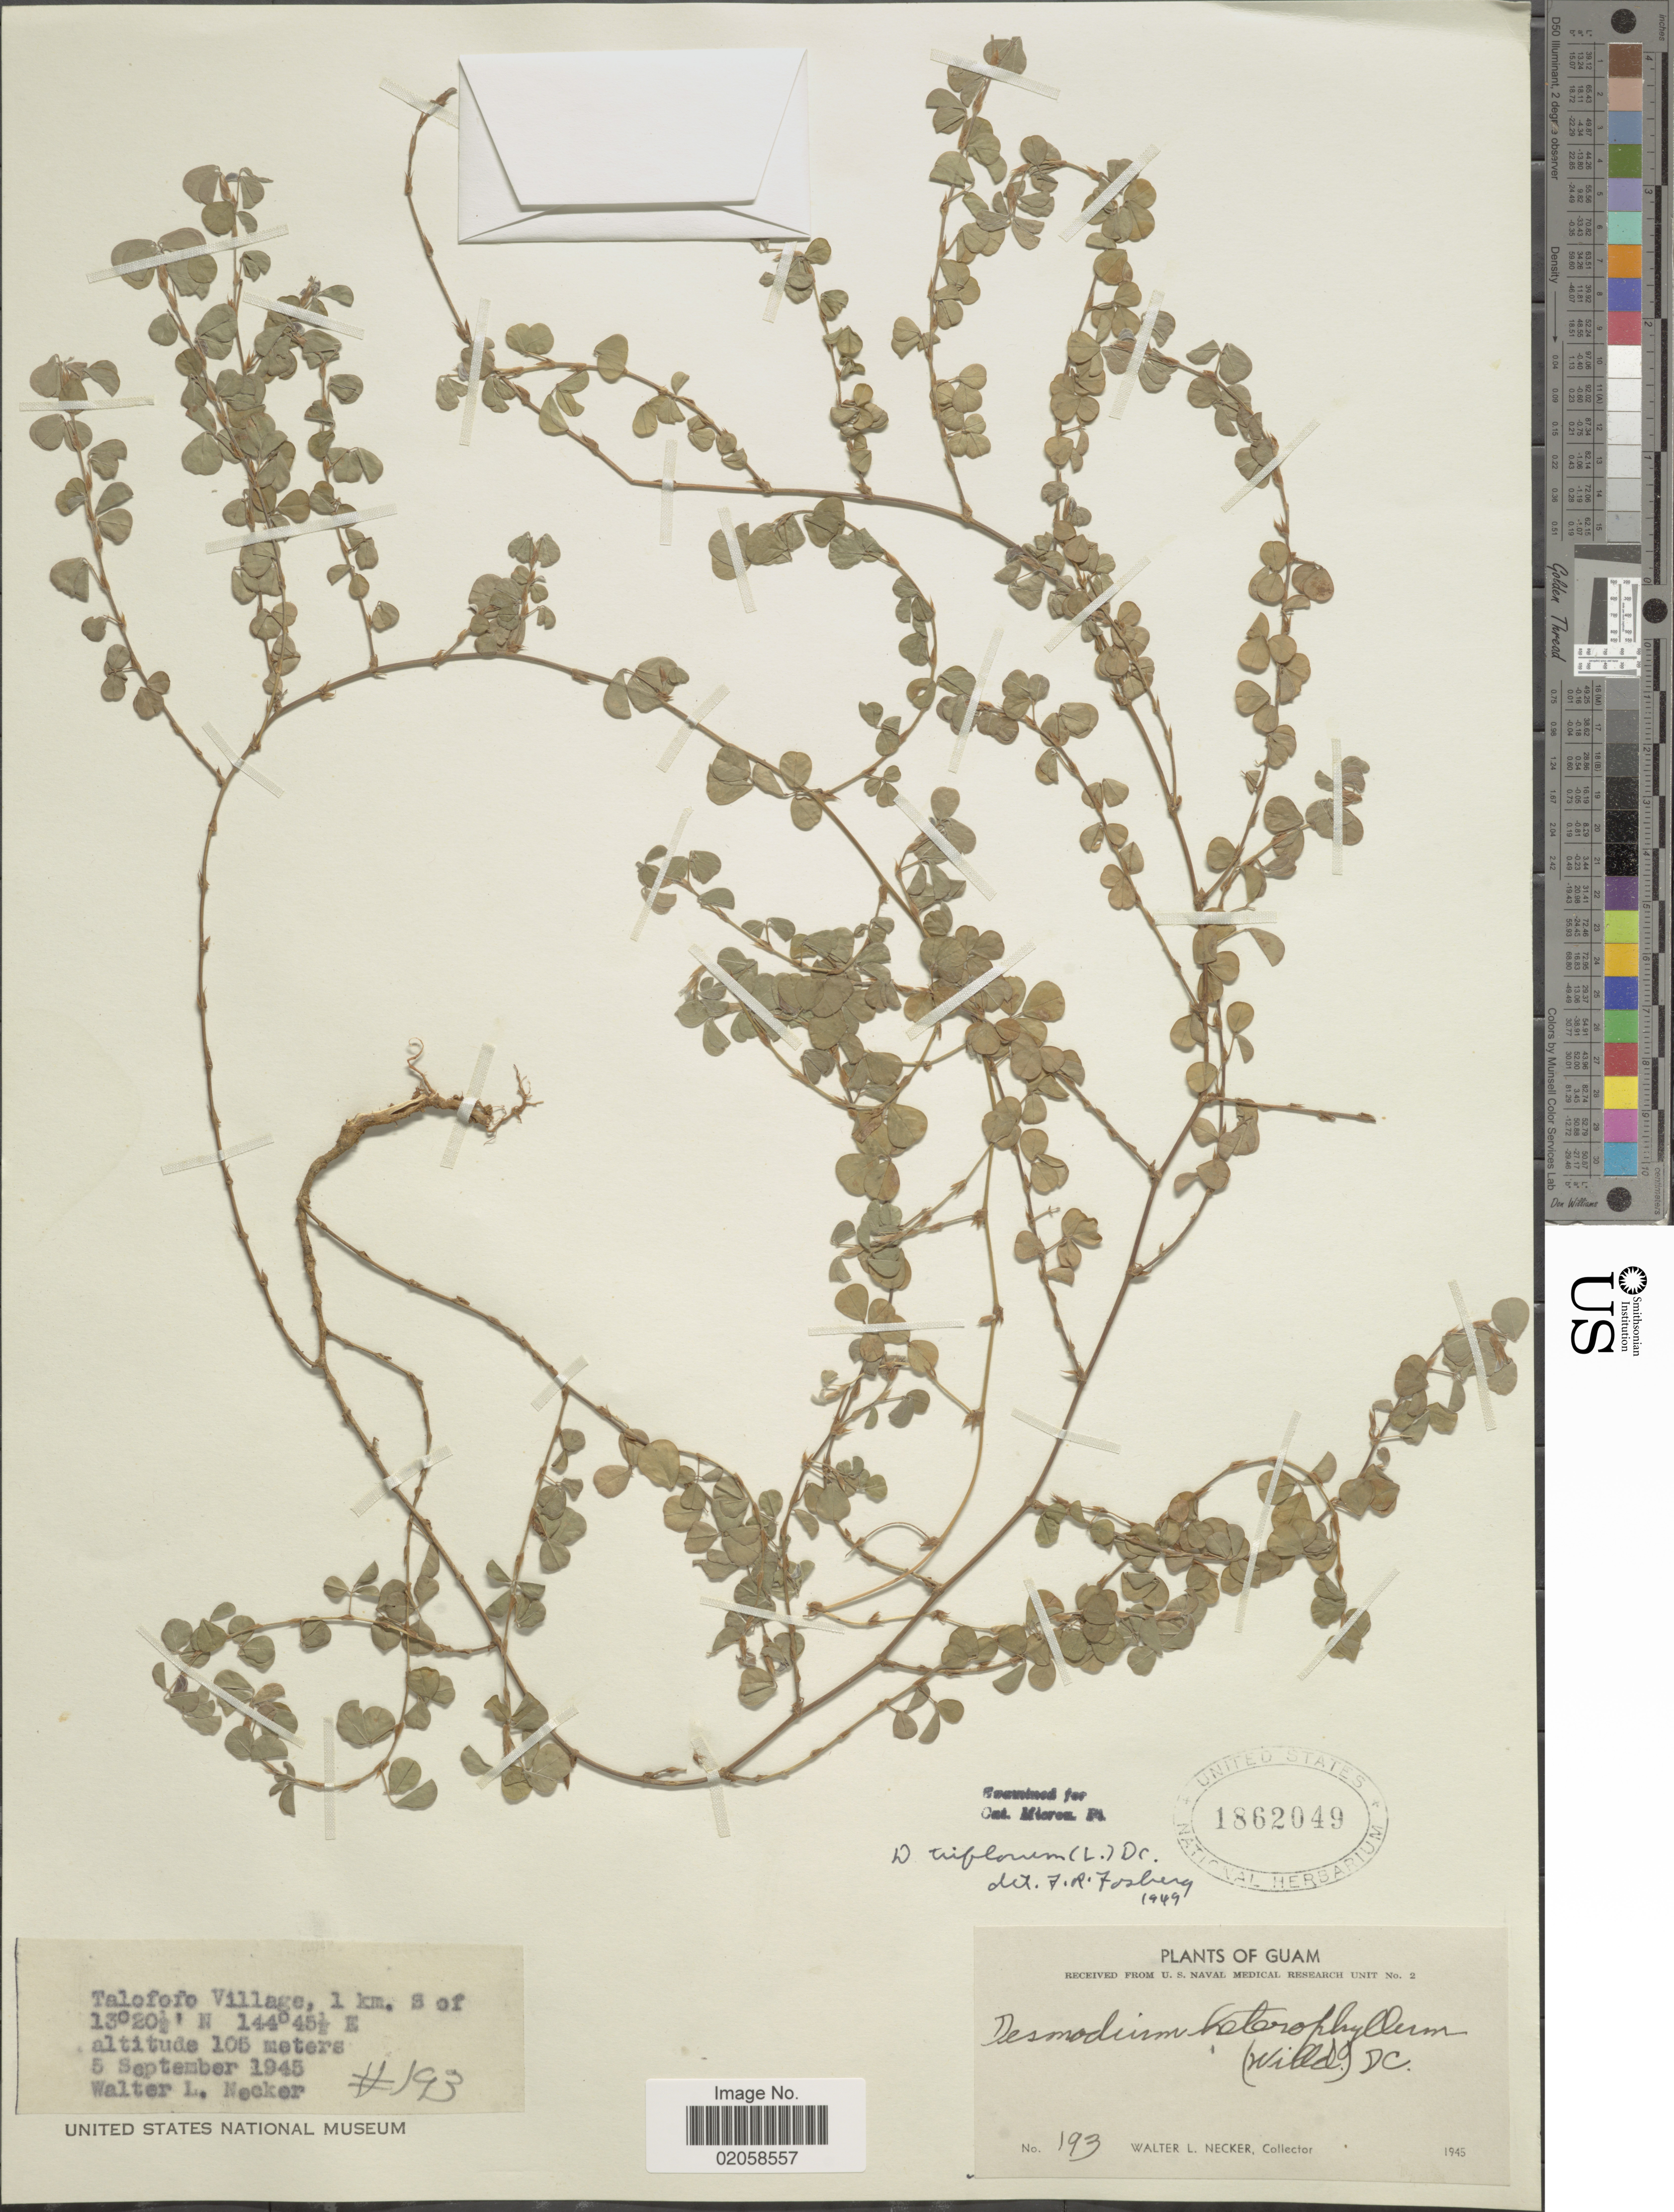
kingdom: Plantae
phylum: Tracheophyta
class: Magnoliopsida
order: Fabales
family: Fabaceae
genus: Grona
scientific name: Grona triflora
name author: (L.) H. Ohashi & K. Ohashi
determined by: Strong, Mark T., (BOT), Smithsonian Institution - National Museum of Natural History (UNITED STATES)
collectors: W. L. Necker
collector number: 193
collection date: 1945-09-05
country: Guam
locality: Talofofo Village, 1km. S of.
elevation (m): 105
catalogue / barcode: US 1862049